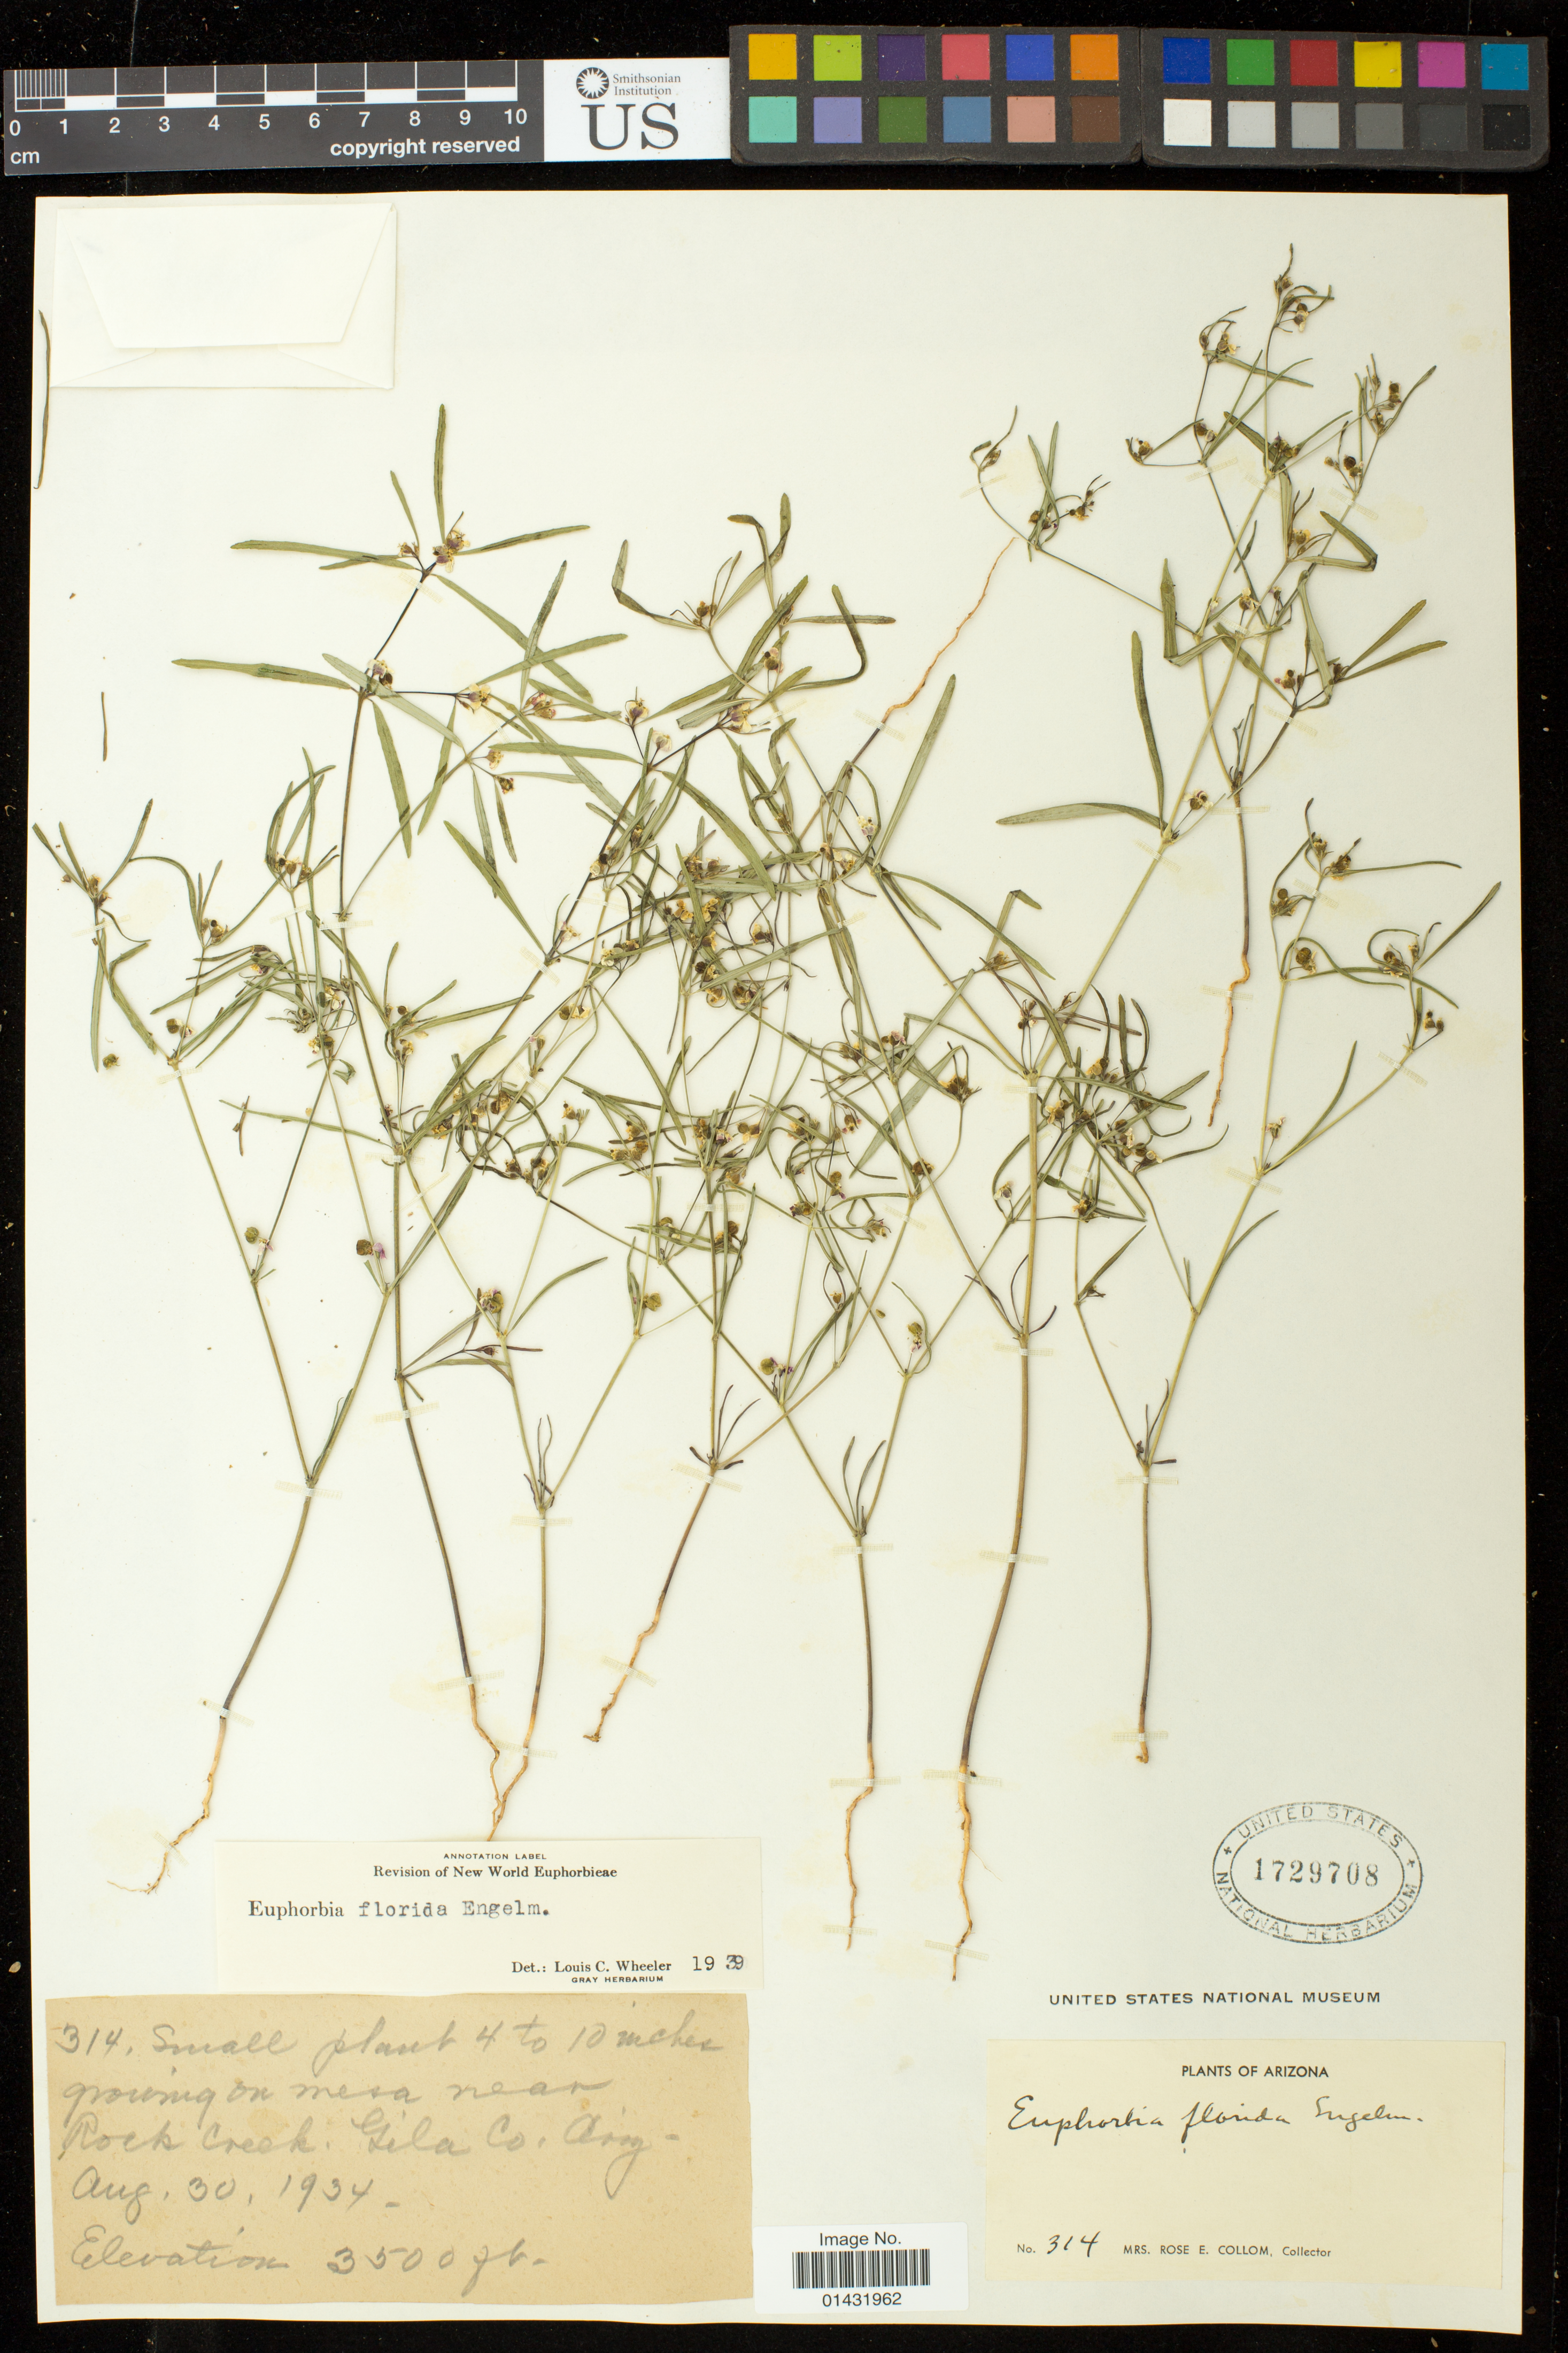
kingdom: Plantae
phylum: Tracheophyta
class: Magnoliopsida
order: Malpighiales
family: Euphorbiaceae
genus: Euphorbia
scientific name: Euphorbia florida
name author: Engelm. in Emory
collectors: R. E. Collom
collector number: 314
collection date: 1934-08-30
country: United States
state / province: Arizona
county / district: Gila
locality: Mesa near Rock Creek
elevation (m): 1067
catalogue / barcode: US 1729708